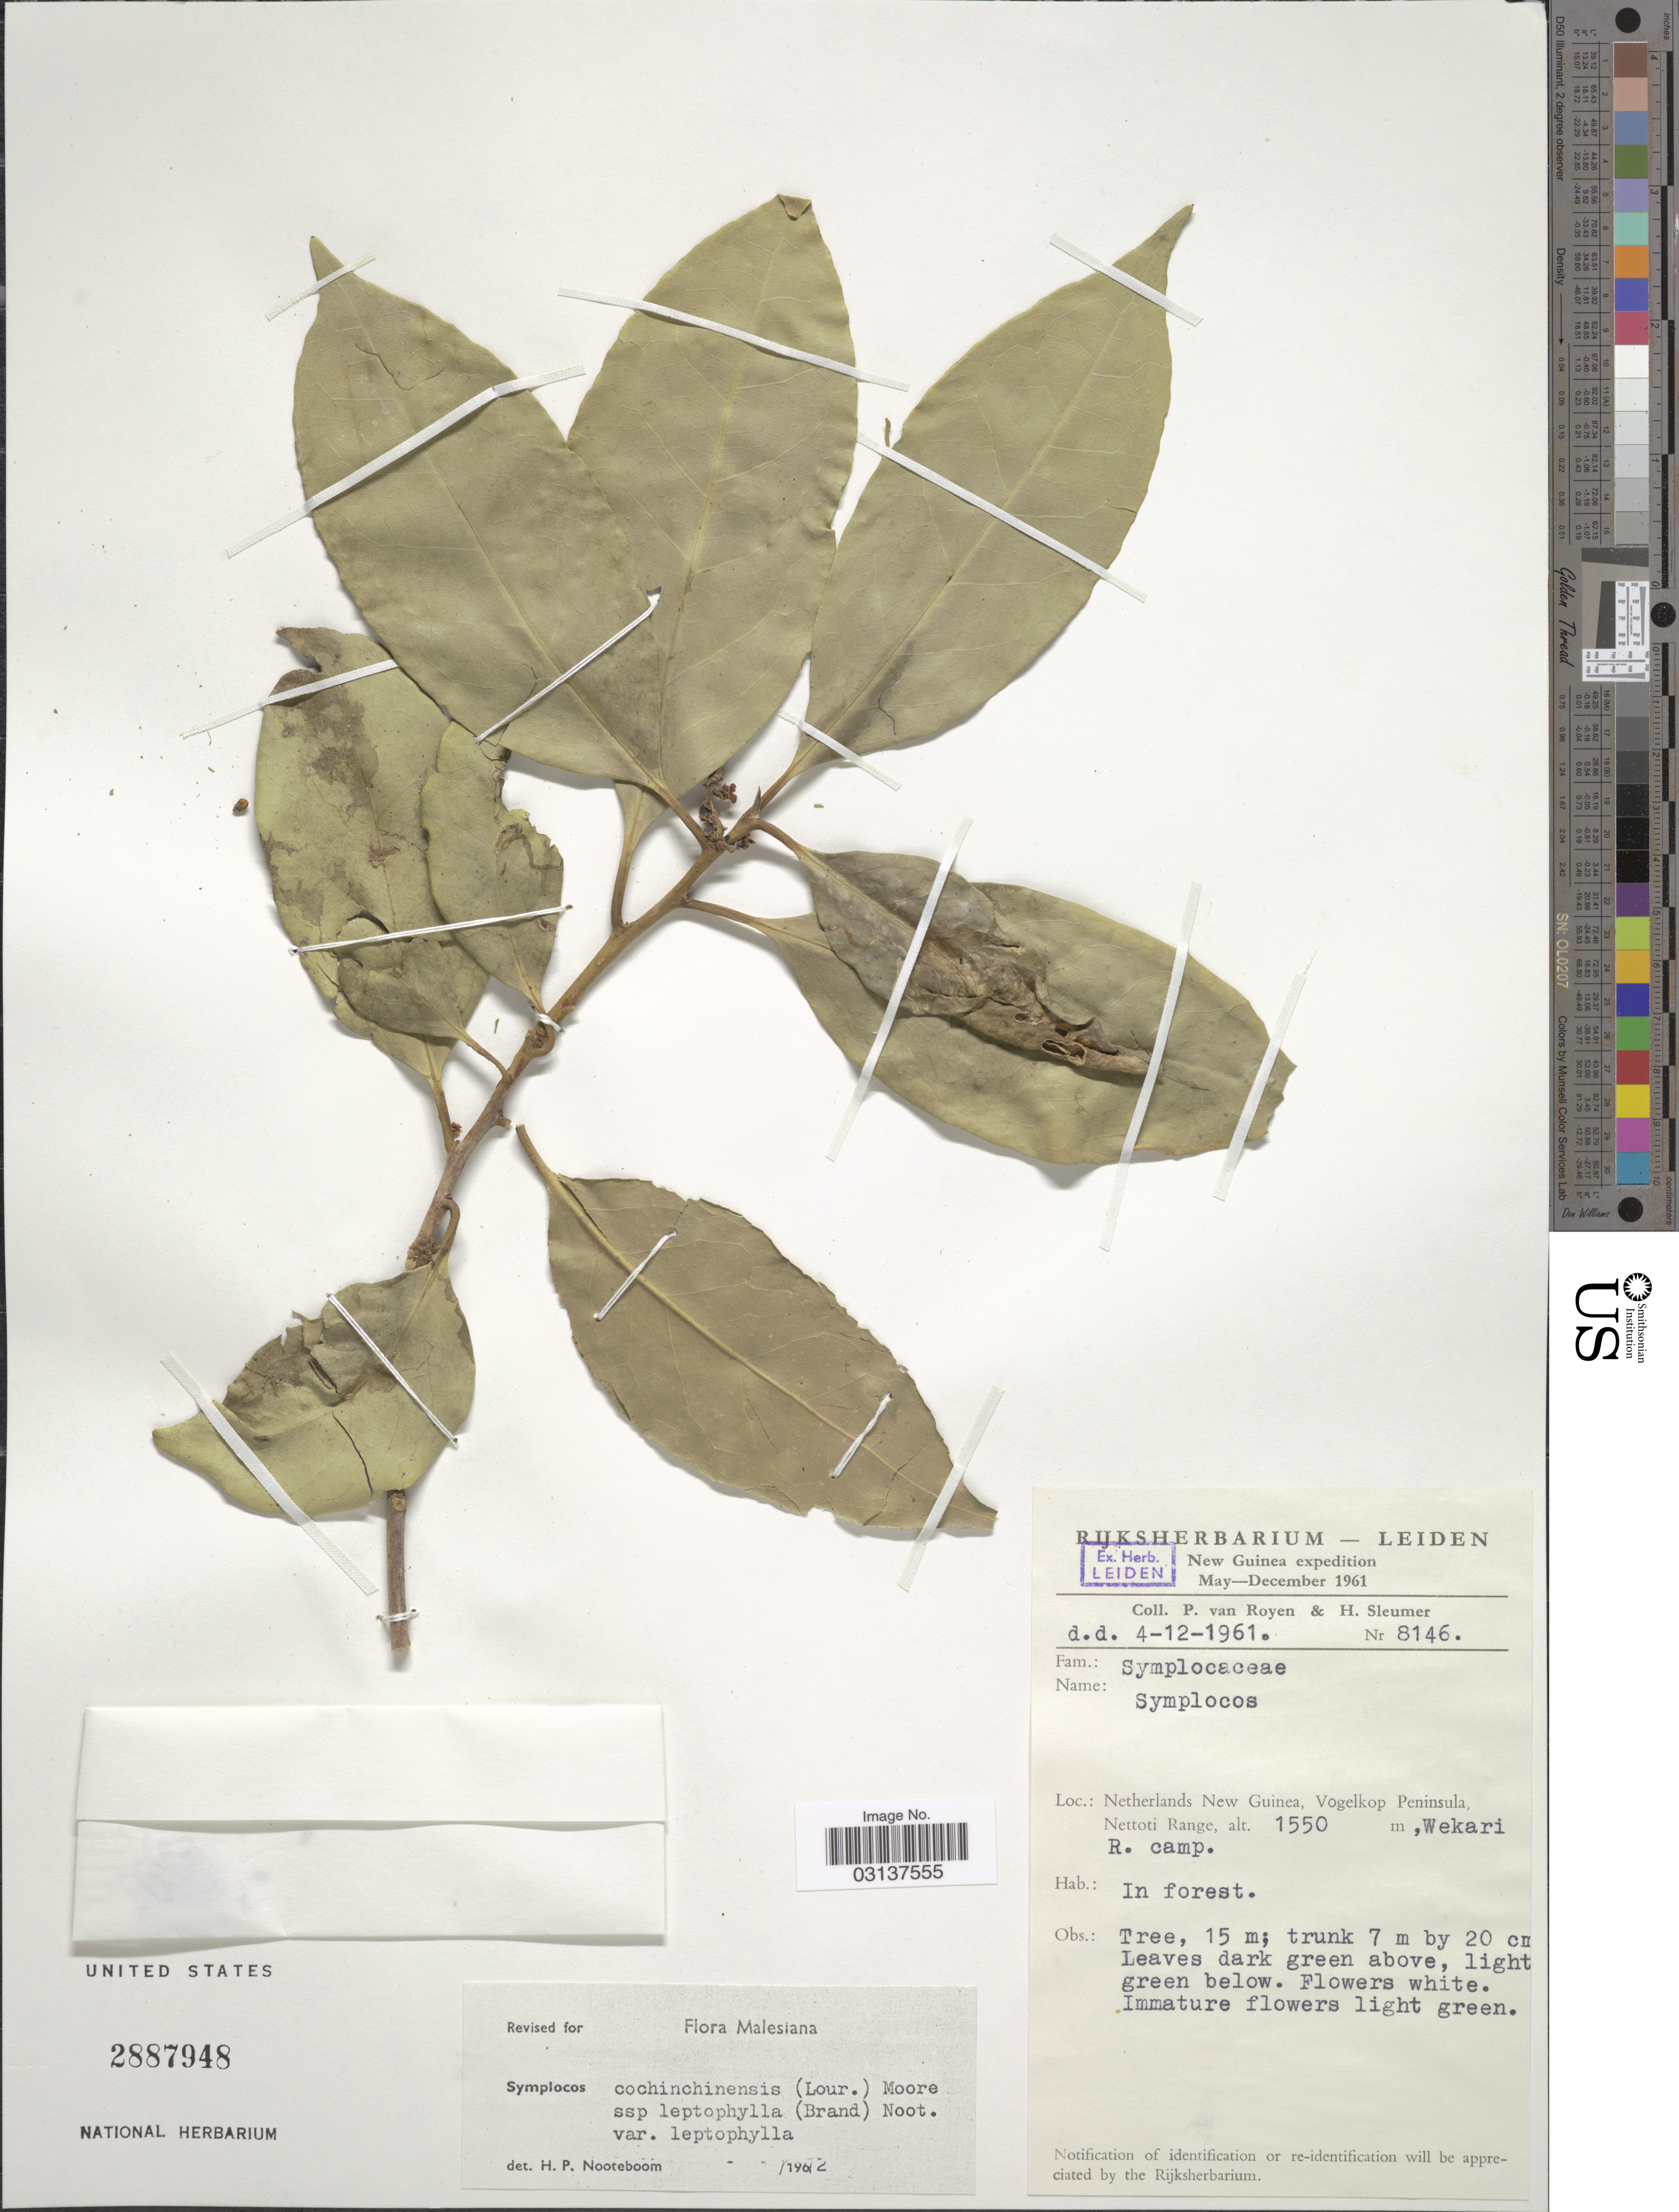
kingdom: Plantae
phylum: Tracheophyta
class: Magnoliopsida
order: Ericales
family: Symplocaceae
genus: Symplocos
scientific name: Symplocos cochinchinensis var. leptophylla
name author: (Brand) Noot.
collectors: P. van Royan & H. O. Sleumer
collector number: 8146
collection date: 1961-12-04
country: Indonesia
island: New Guinea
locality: New Guinea, Netherlands New Guinea, Vogelkop Peninsula, Nettoti Range, Wekari R. camp.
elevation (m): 1550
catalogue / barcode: US 2887948